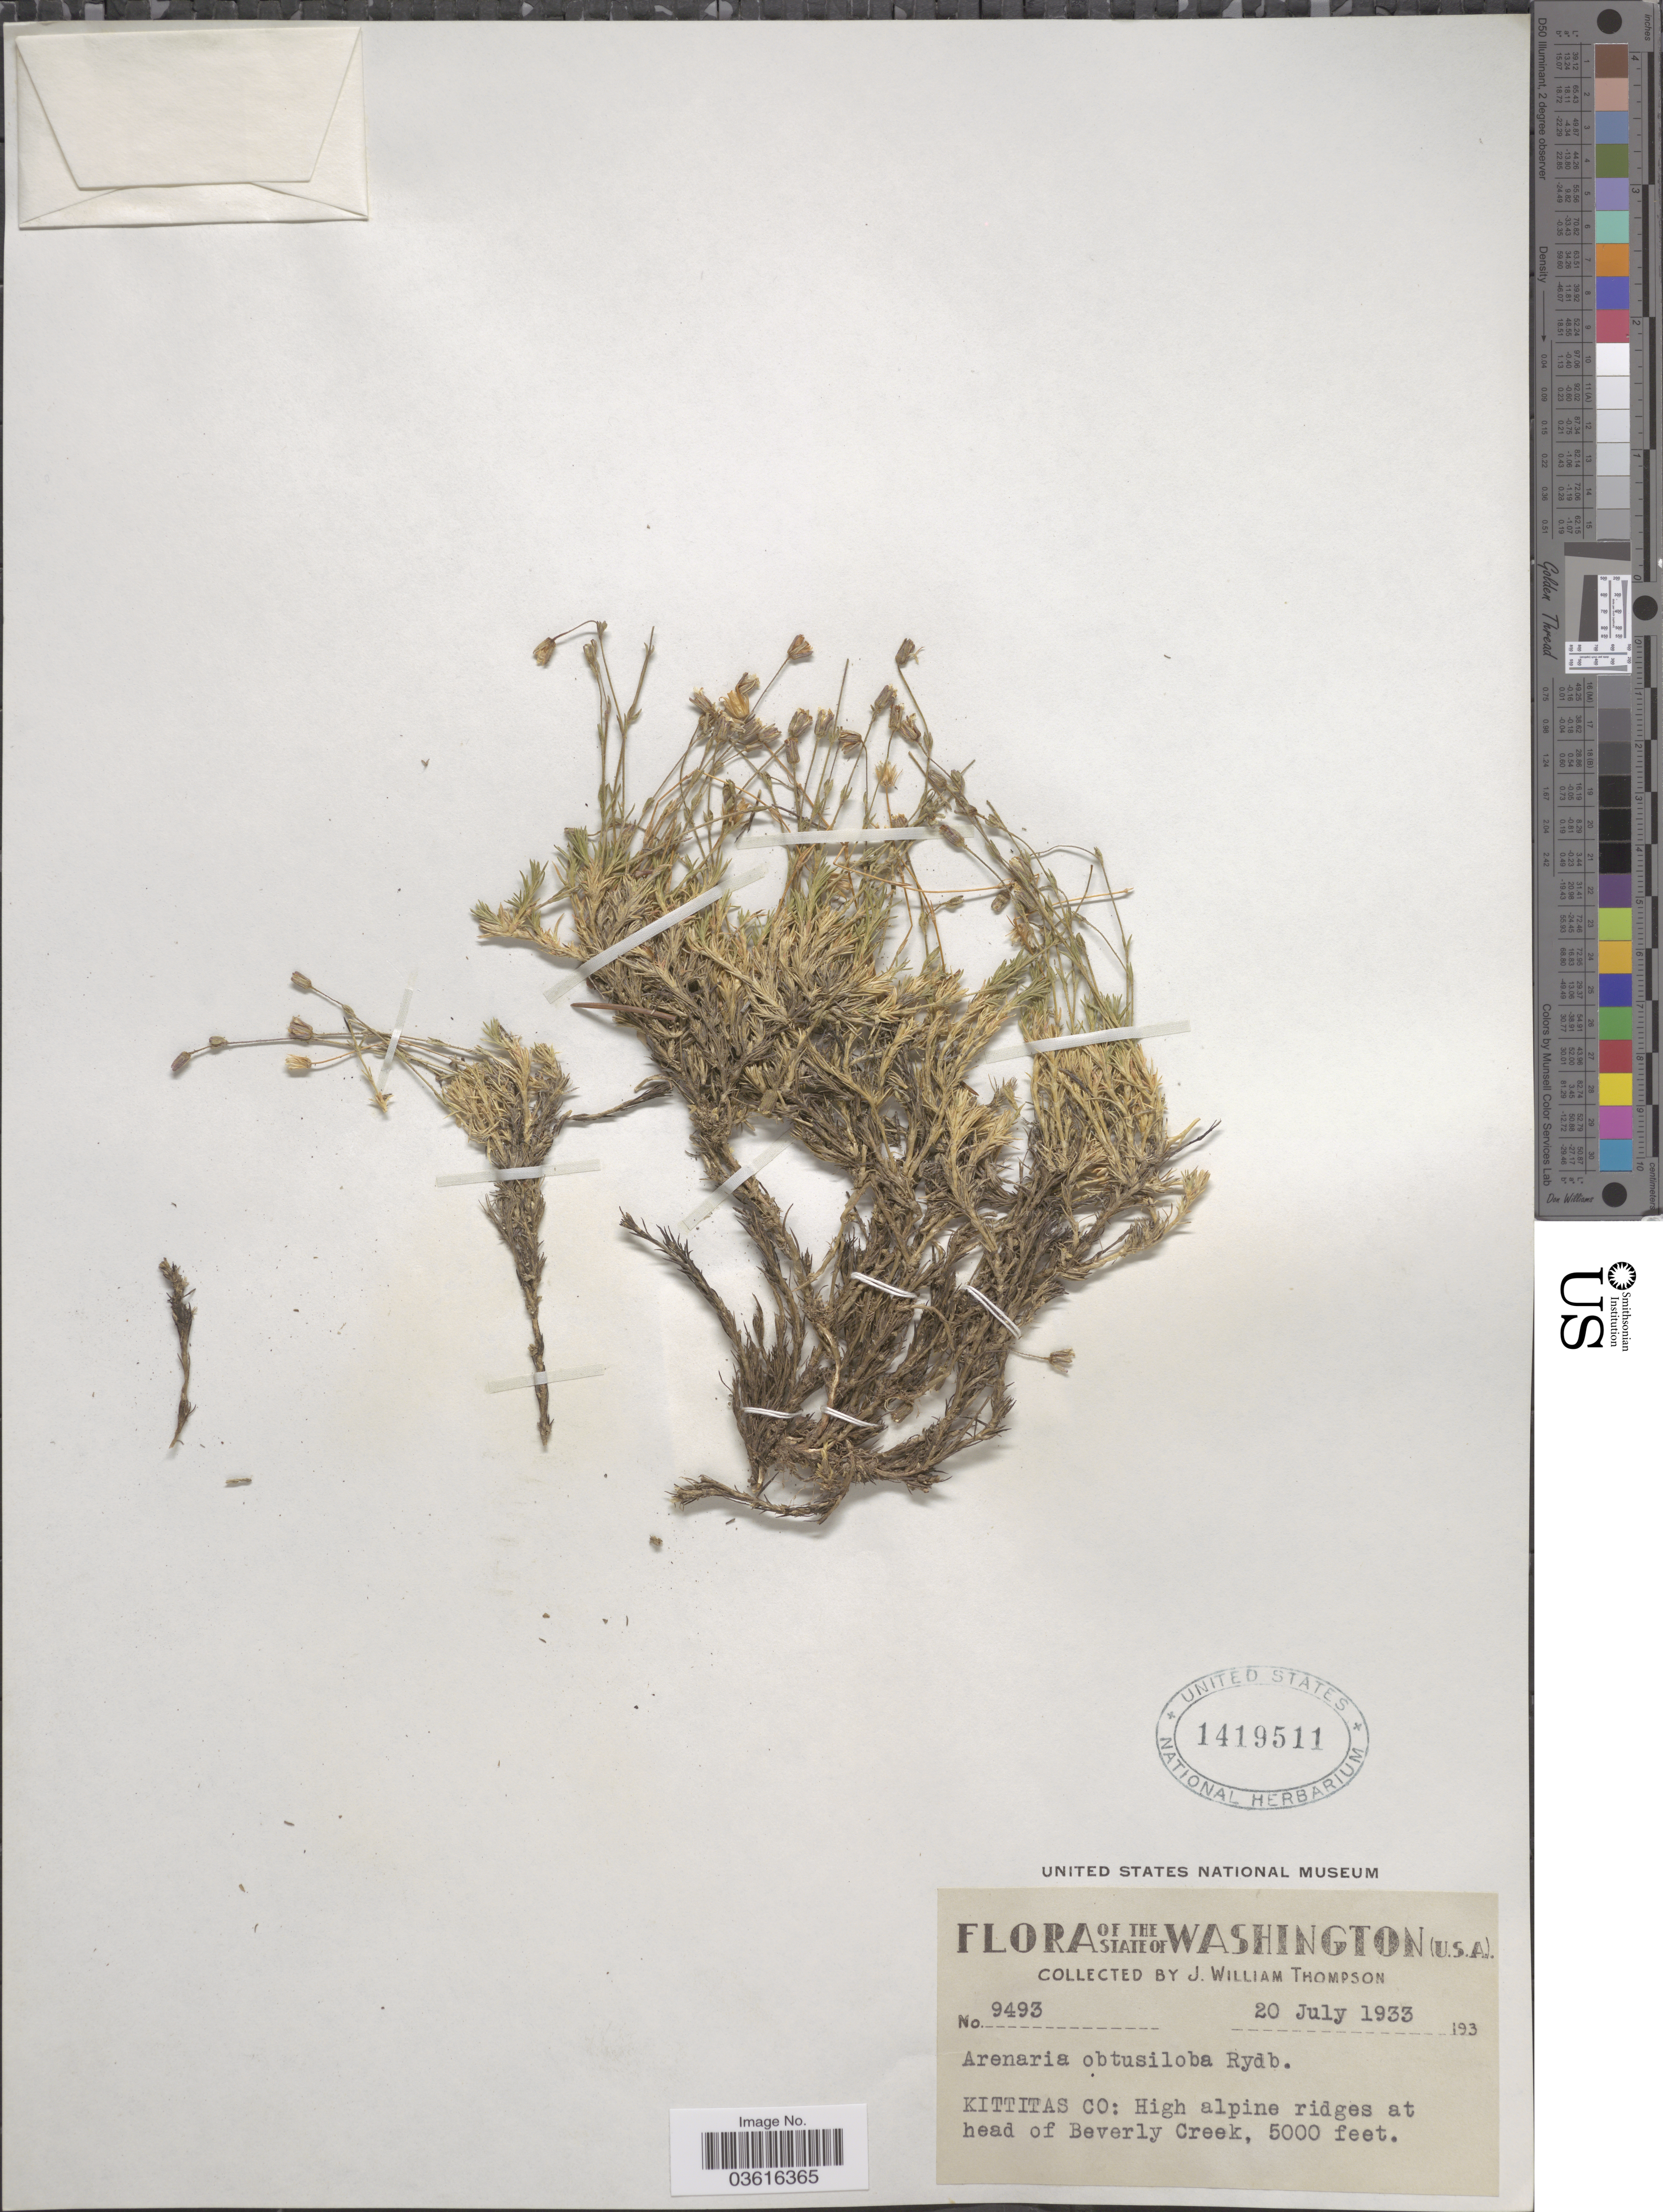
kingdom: Plantae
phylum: Tracheophyta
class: Magnoliopsida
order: Caryophyllales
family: Caryophyllaceae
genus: Cherleria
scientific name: Cherleria obtusiloba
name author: (Rydb.) A.J. Moore & Dillenb.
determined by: Strong, M. T., (US), Smithsonian Institution - National Museum of Natural History (UNITED STATES)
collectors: J. W. Thompson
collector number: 9493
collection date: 1933-07-20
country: United States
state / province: Washington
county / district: Kittitas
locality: Kittitas Co: High alpine ridges at head of Beverly Creek.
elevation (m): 1524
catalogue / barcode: US 1419511